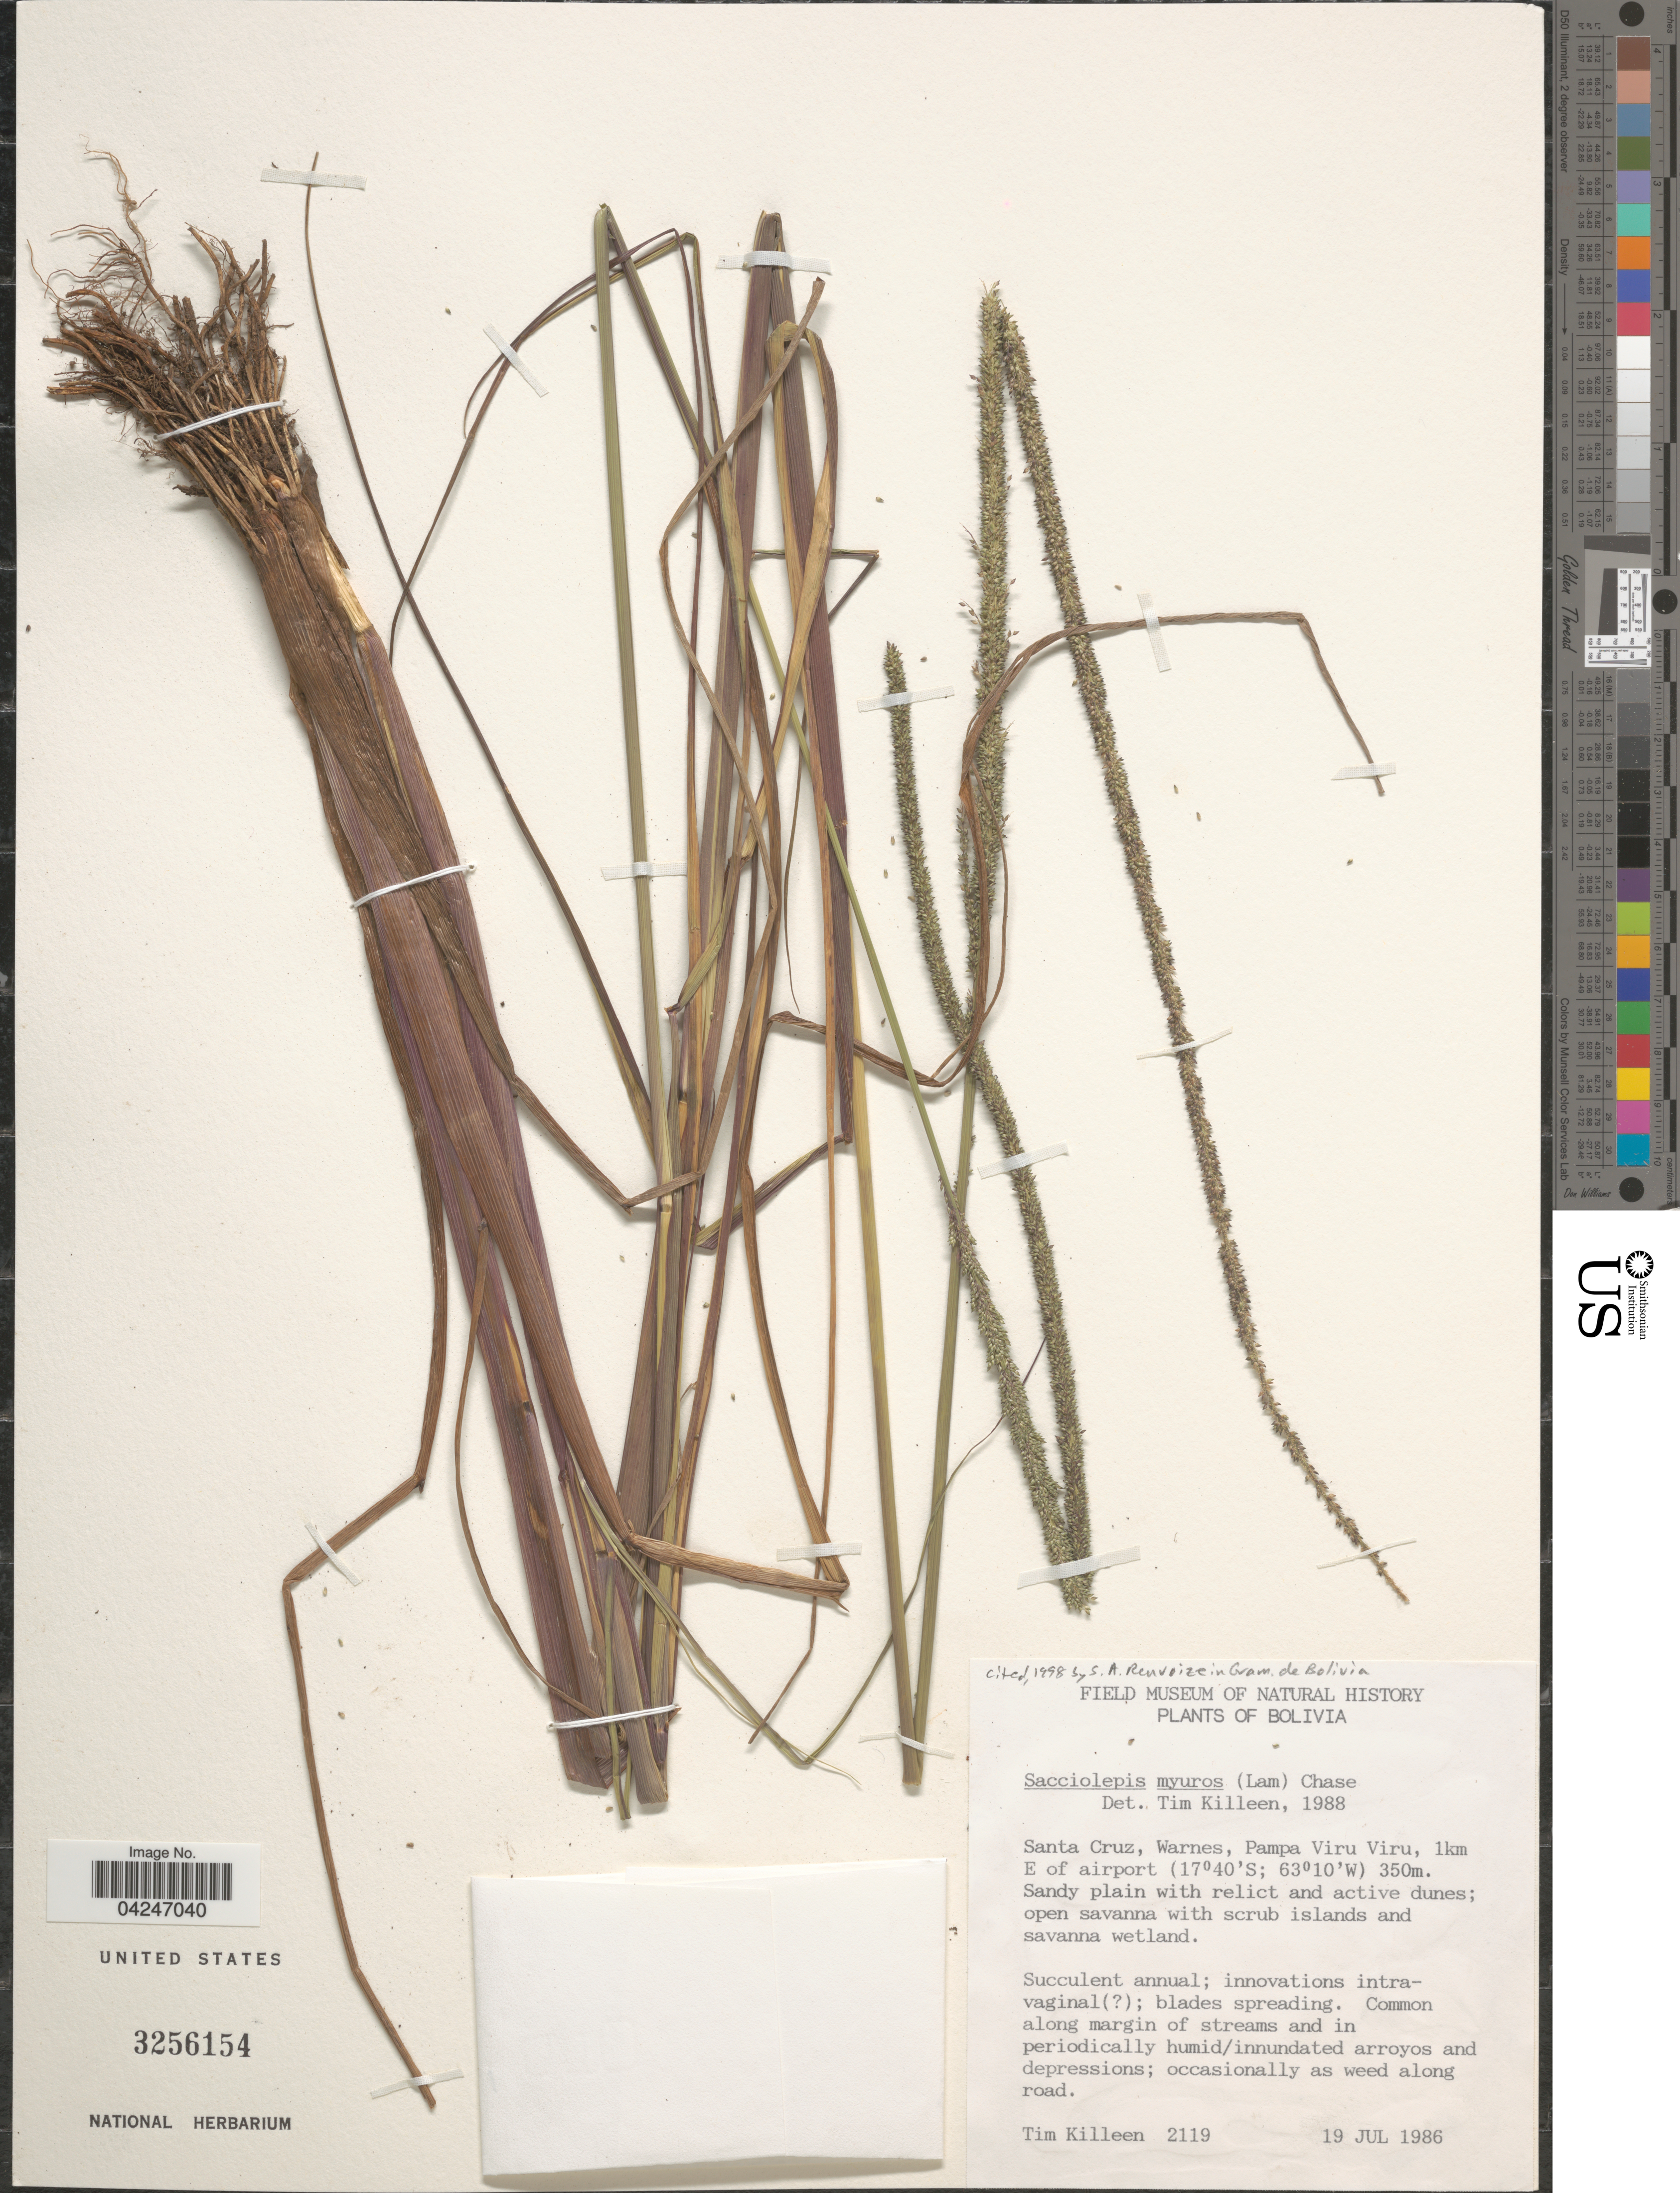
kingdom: Plantae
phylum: Tracheophyta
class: Liliopsida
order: Poales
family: Poaceae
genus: Sacciolepis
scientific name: Sacciolepis myuros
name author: (Lam.) Chase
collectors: T. J. Killeen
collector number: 2119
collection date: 1986-07-19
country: Bolivia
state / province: Santa Cruz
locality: Warnes, Pampa Viru Viru, 1km E of airport. Sandy plain with relict and active dunes; open savanna with scrub islands and savanna wetland.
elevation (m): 350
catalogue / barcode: US 3256154